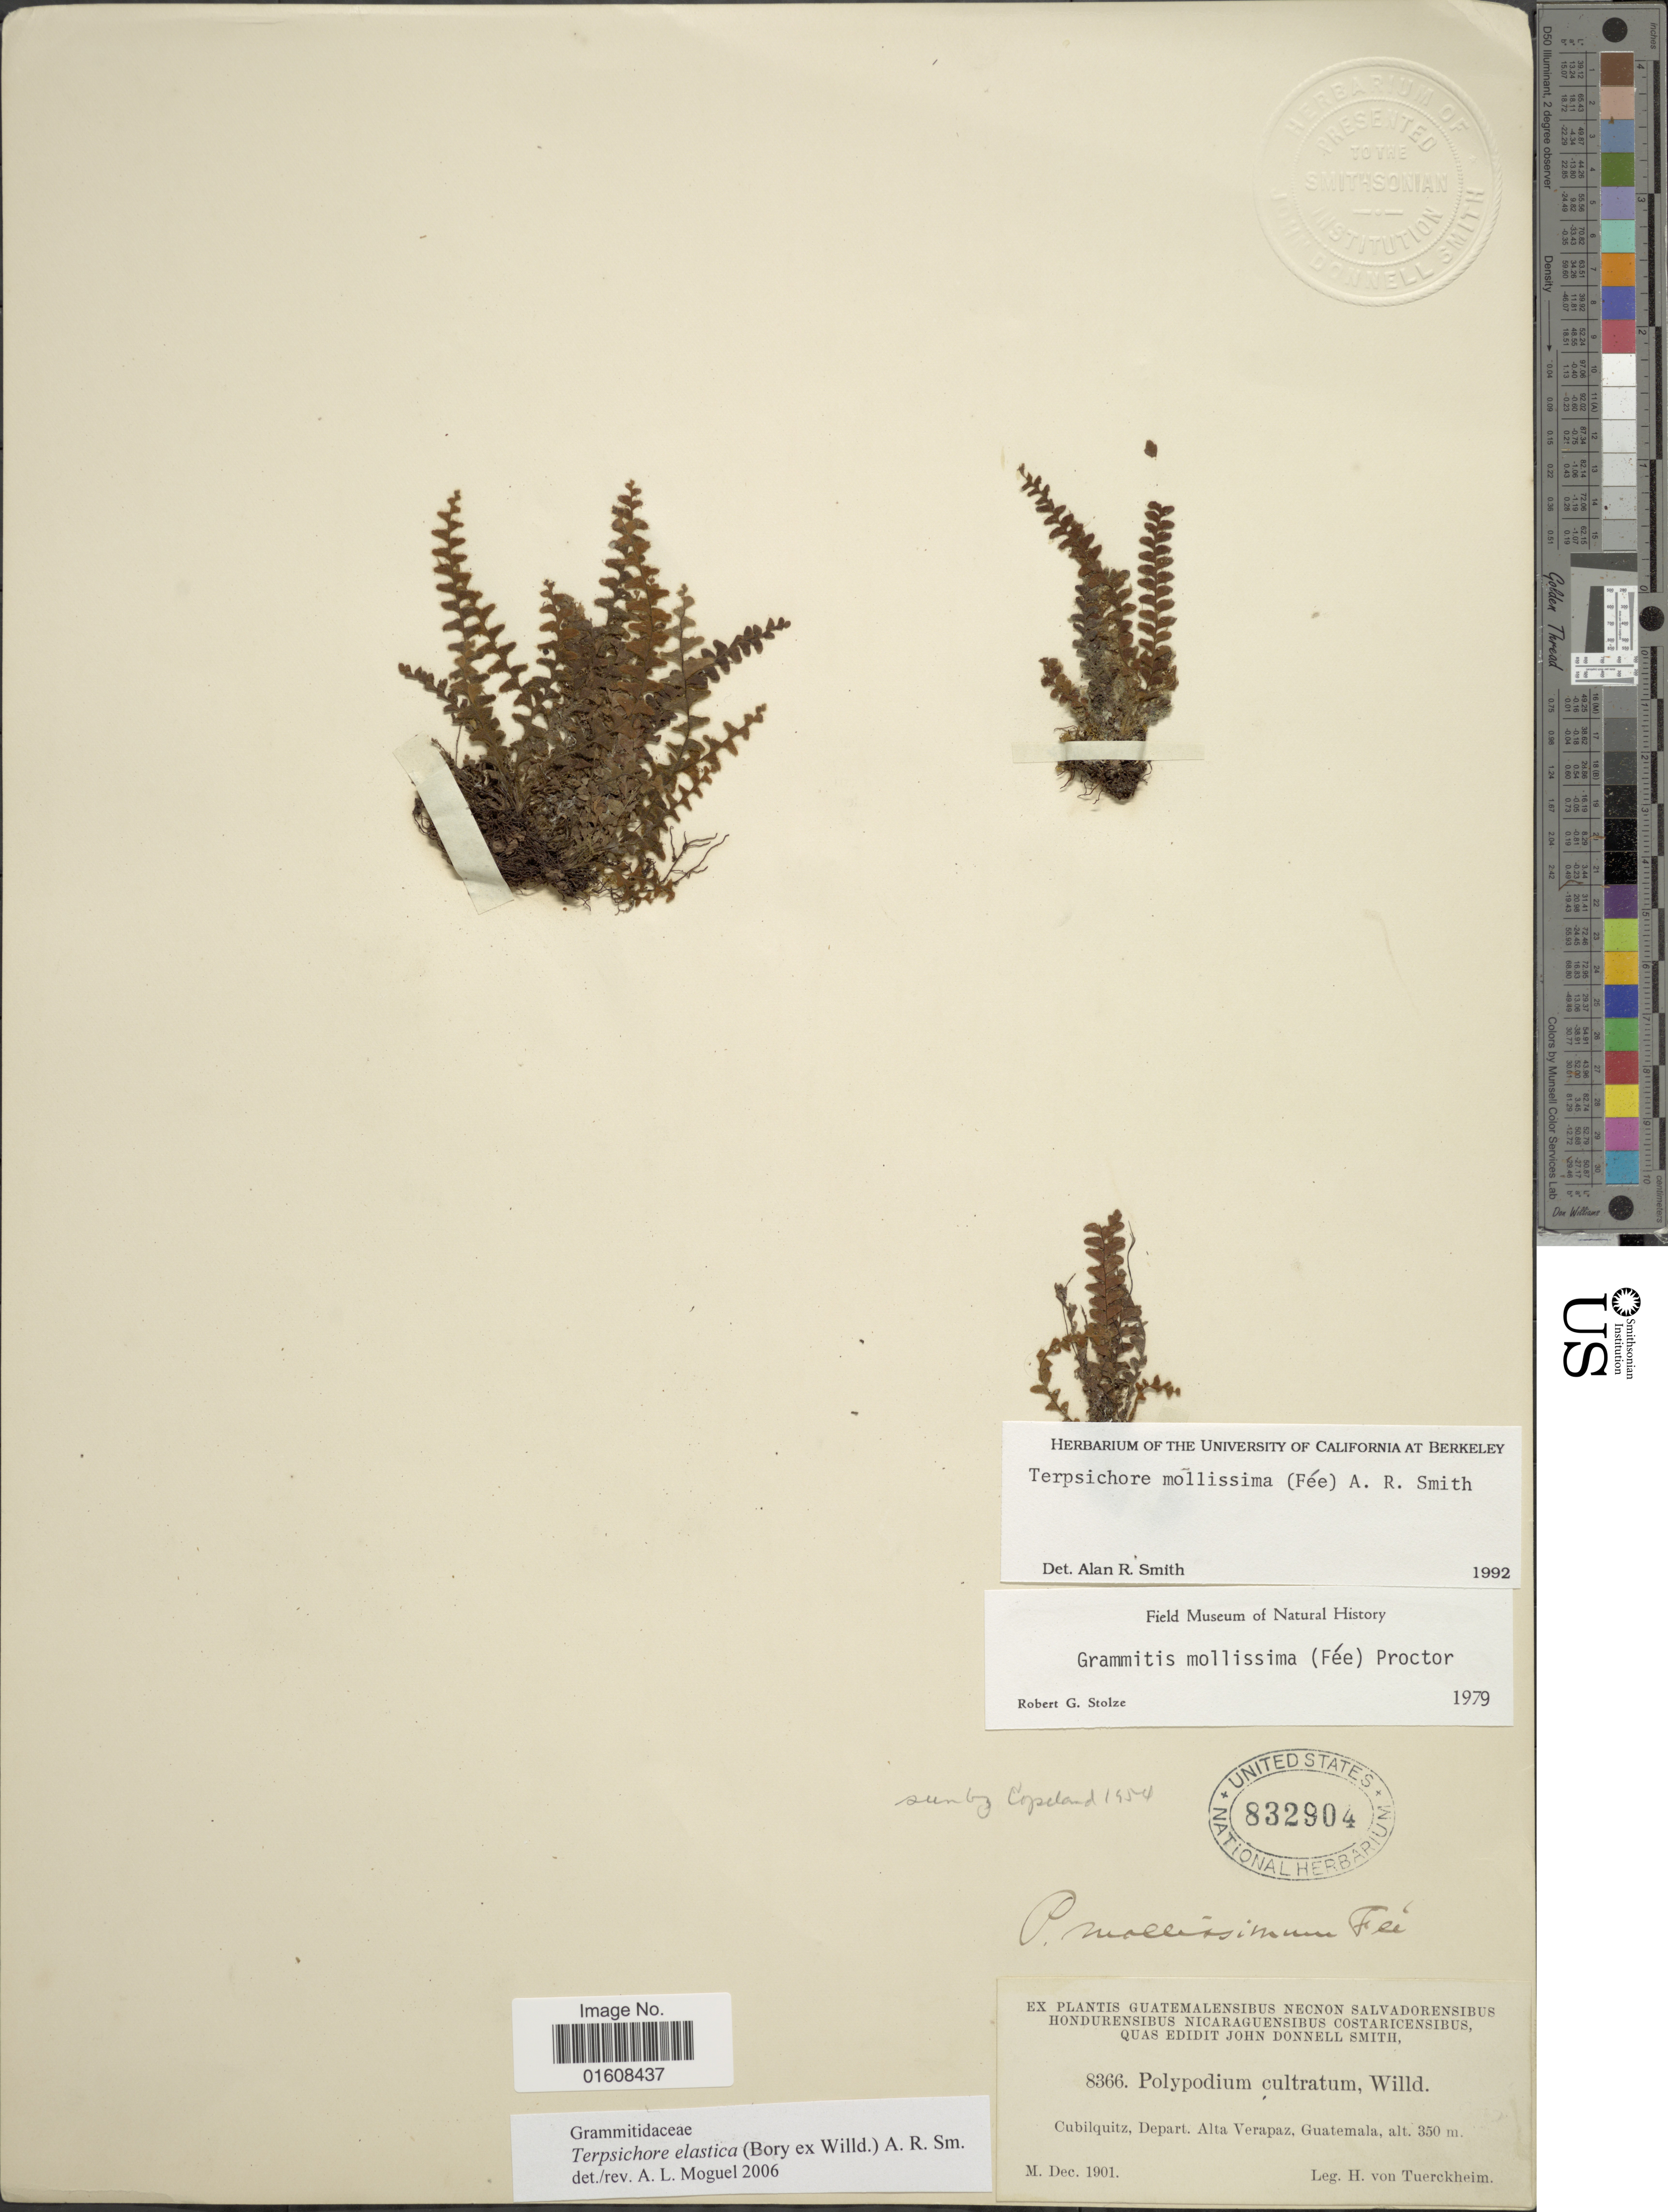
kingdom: Plantae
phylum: Tracheophyta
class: Polypodiopsida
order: Polypodiales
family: Polypodiaceae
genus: Alansmia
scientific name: Alansmia elastica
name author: (Bory ex Willd.) Moguel & M. Kessler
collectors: H. von Türckheim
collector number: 8366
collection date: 1901-12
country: Guatemala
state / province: Alta Verapaz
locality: Cubilquitz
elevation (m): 350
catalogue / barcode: US 832904